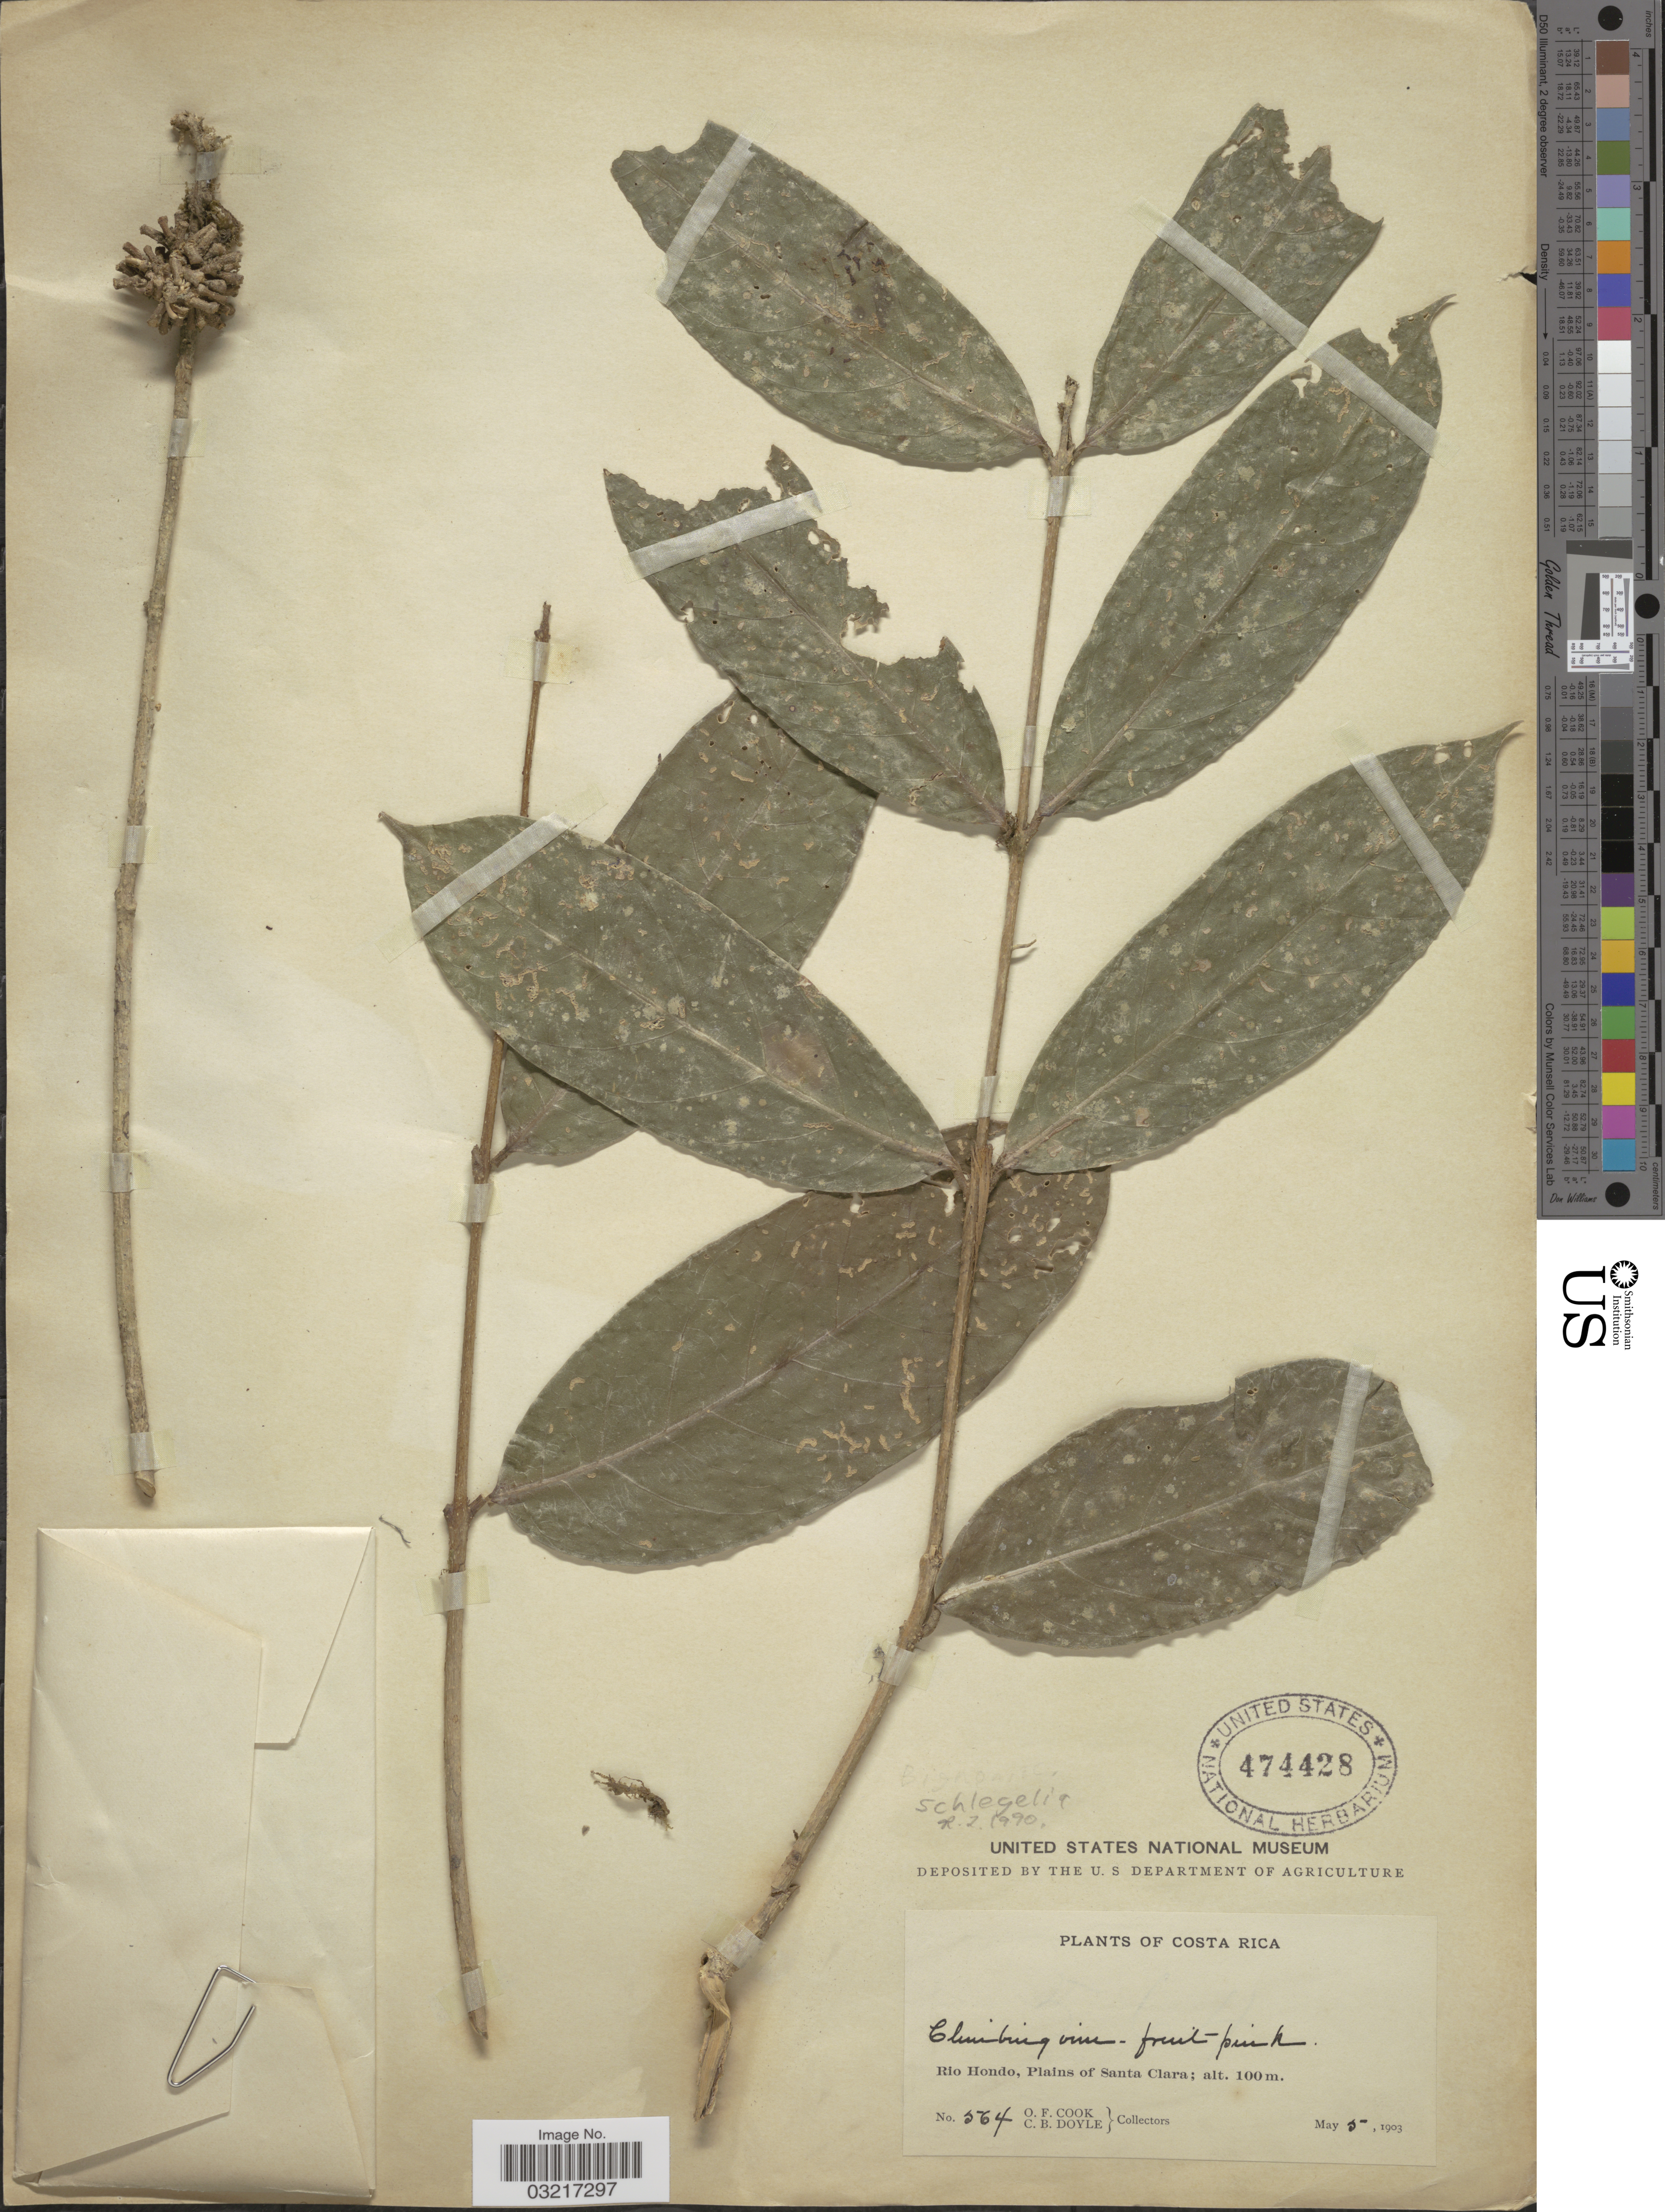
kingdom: Plantae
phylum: Tracheophyta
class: Magnoliopsida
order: Lamiales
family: Schlegeliaceae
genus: Schlegelia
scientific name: Schlegelia sp.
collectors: O. F. Cook & C. Doyle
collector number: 564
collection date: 1903-05-05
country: Costa Rica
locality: Rio Hondo, Plains of Santa Clara.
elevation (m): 100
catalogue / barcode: US 474428